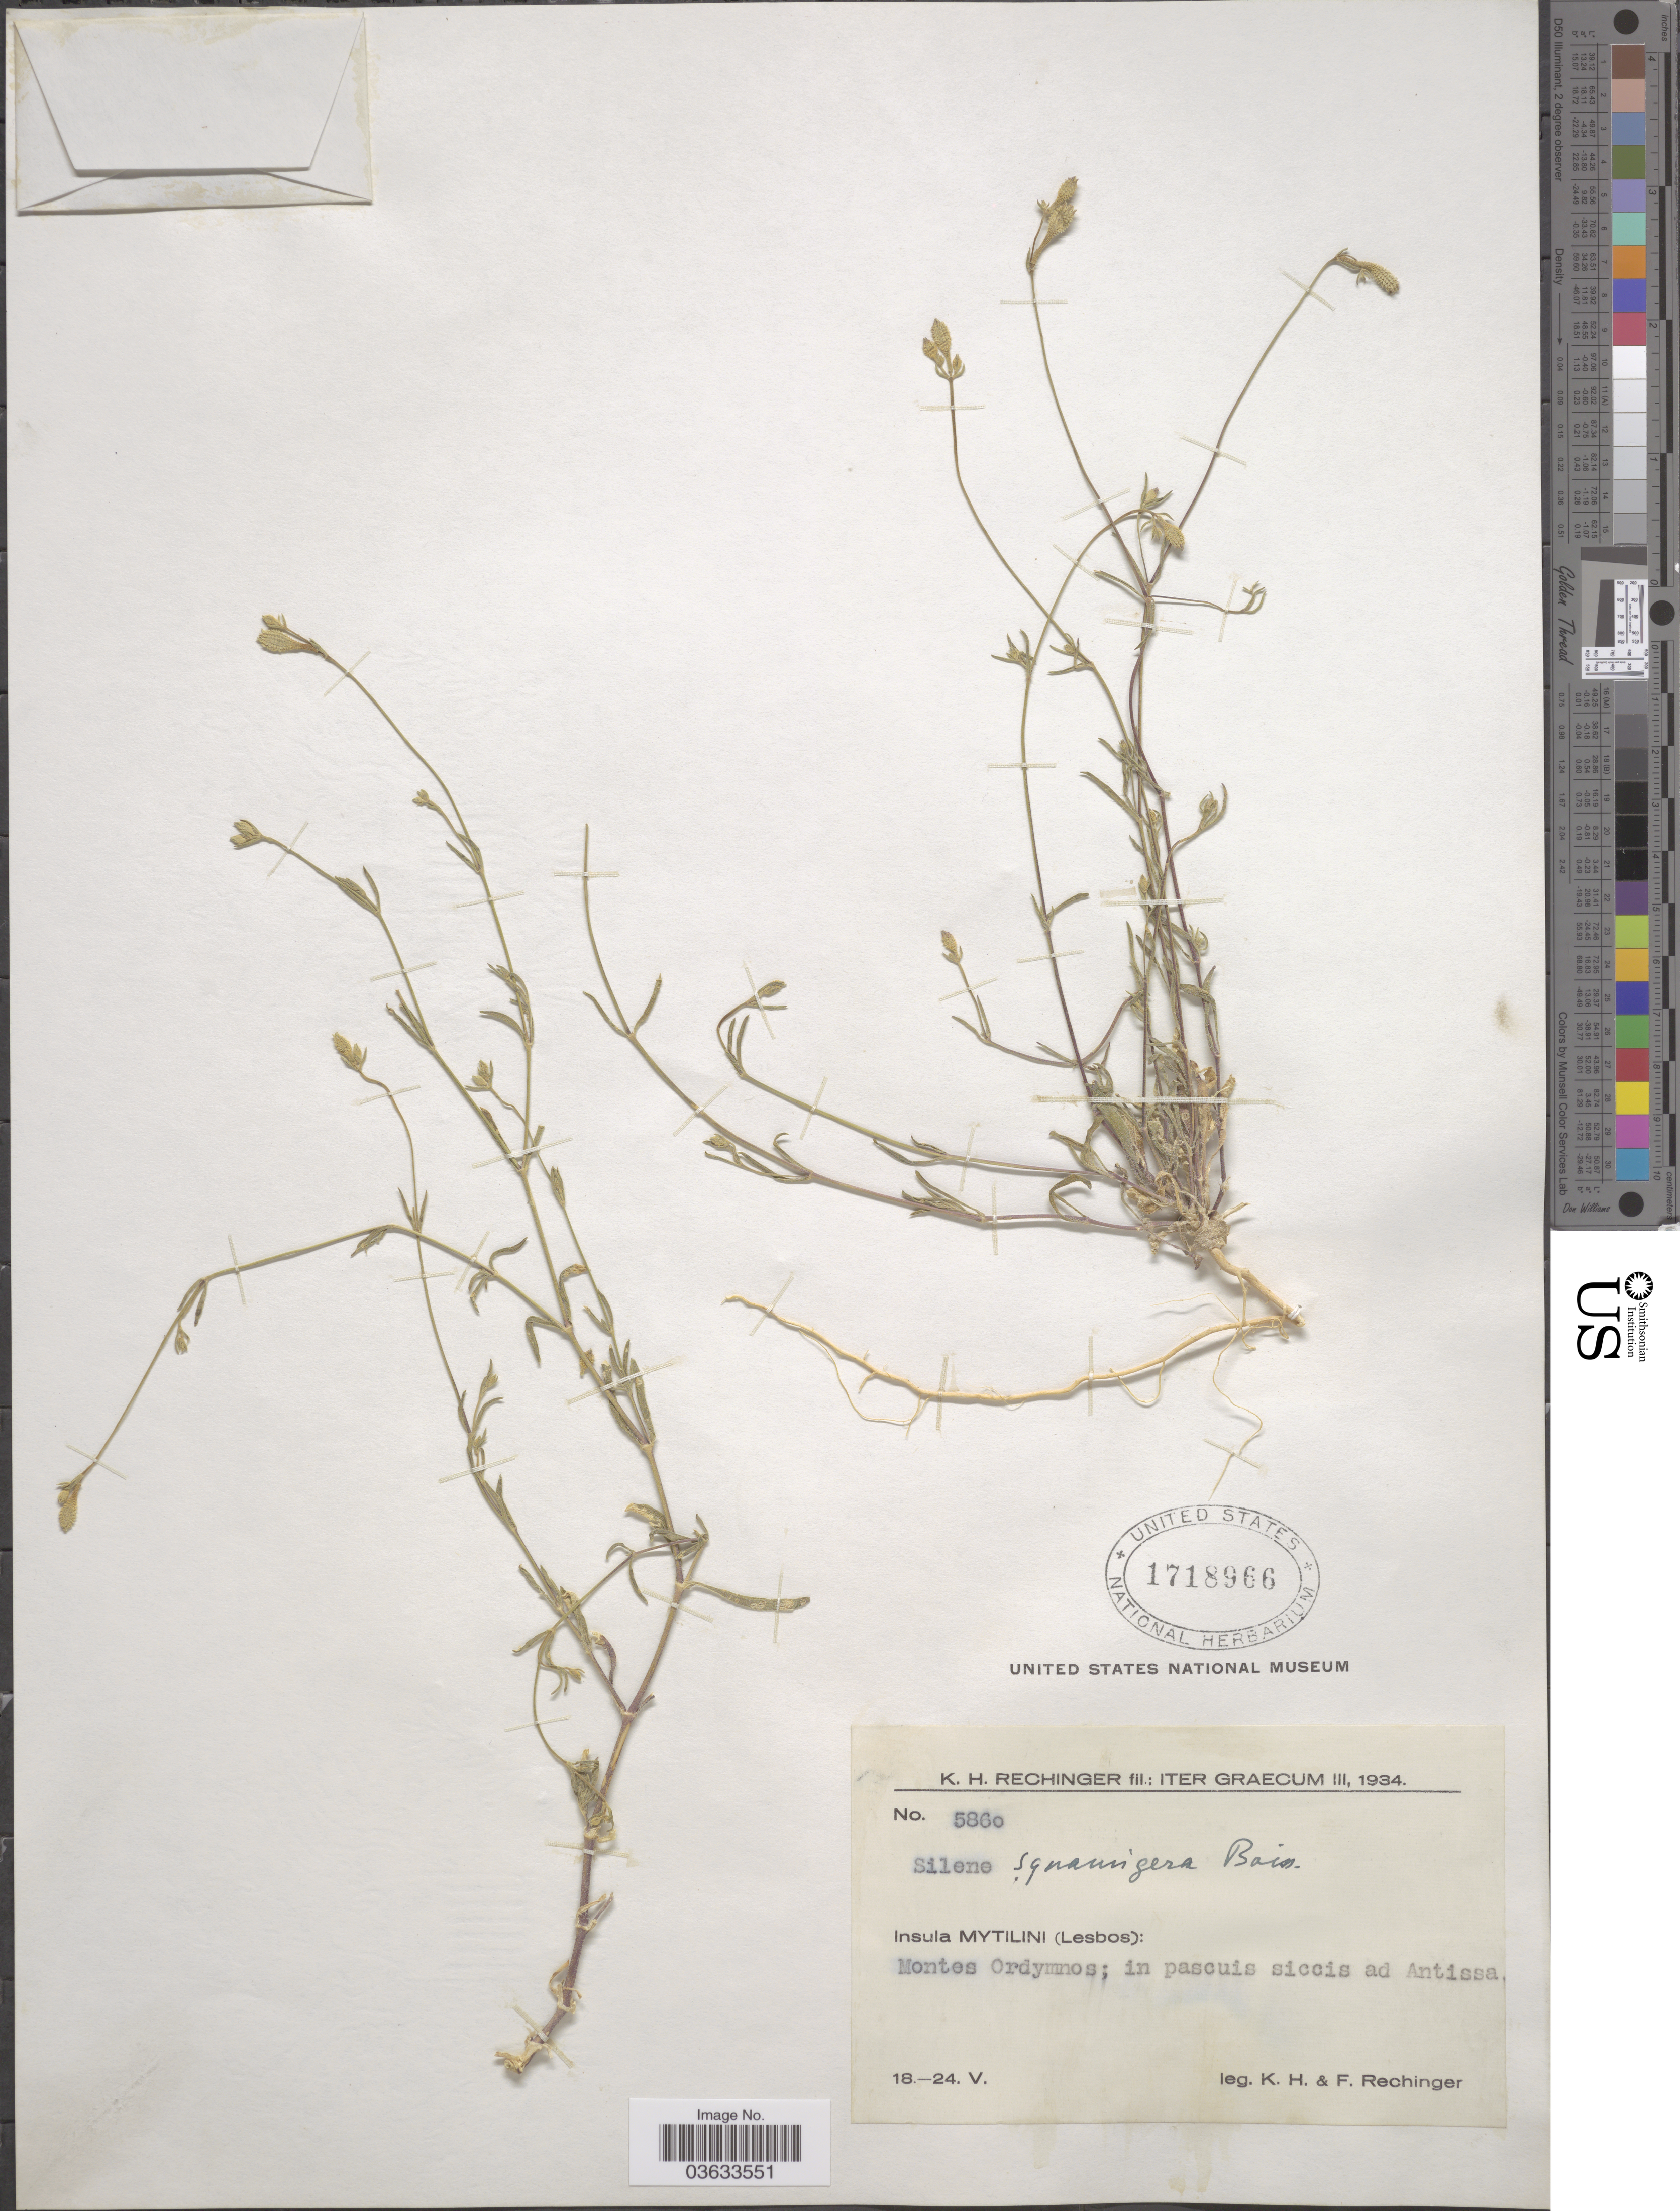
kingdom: Plantae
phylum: Tracheophyta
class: Magnoliopsida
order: Caryophyllales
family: Caryophyllaceae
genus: Silene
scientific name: Silene squamigera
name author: Boiss.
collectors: K. H. Rechinger & F. Rechinger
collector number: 5860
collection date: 1934-05-18/1934-05-24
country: Greece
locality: Iter Græcum. Insula Mytilini (Lesbos): Montes Ordymnos; in pascuis siccis ad Antissa.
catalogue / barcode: US 1718966